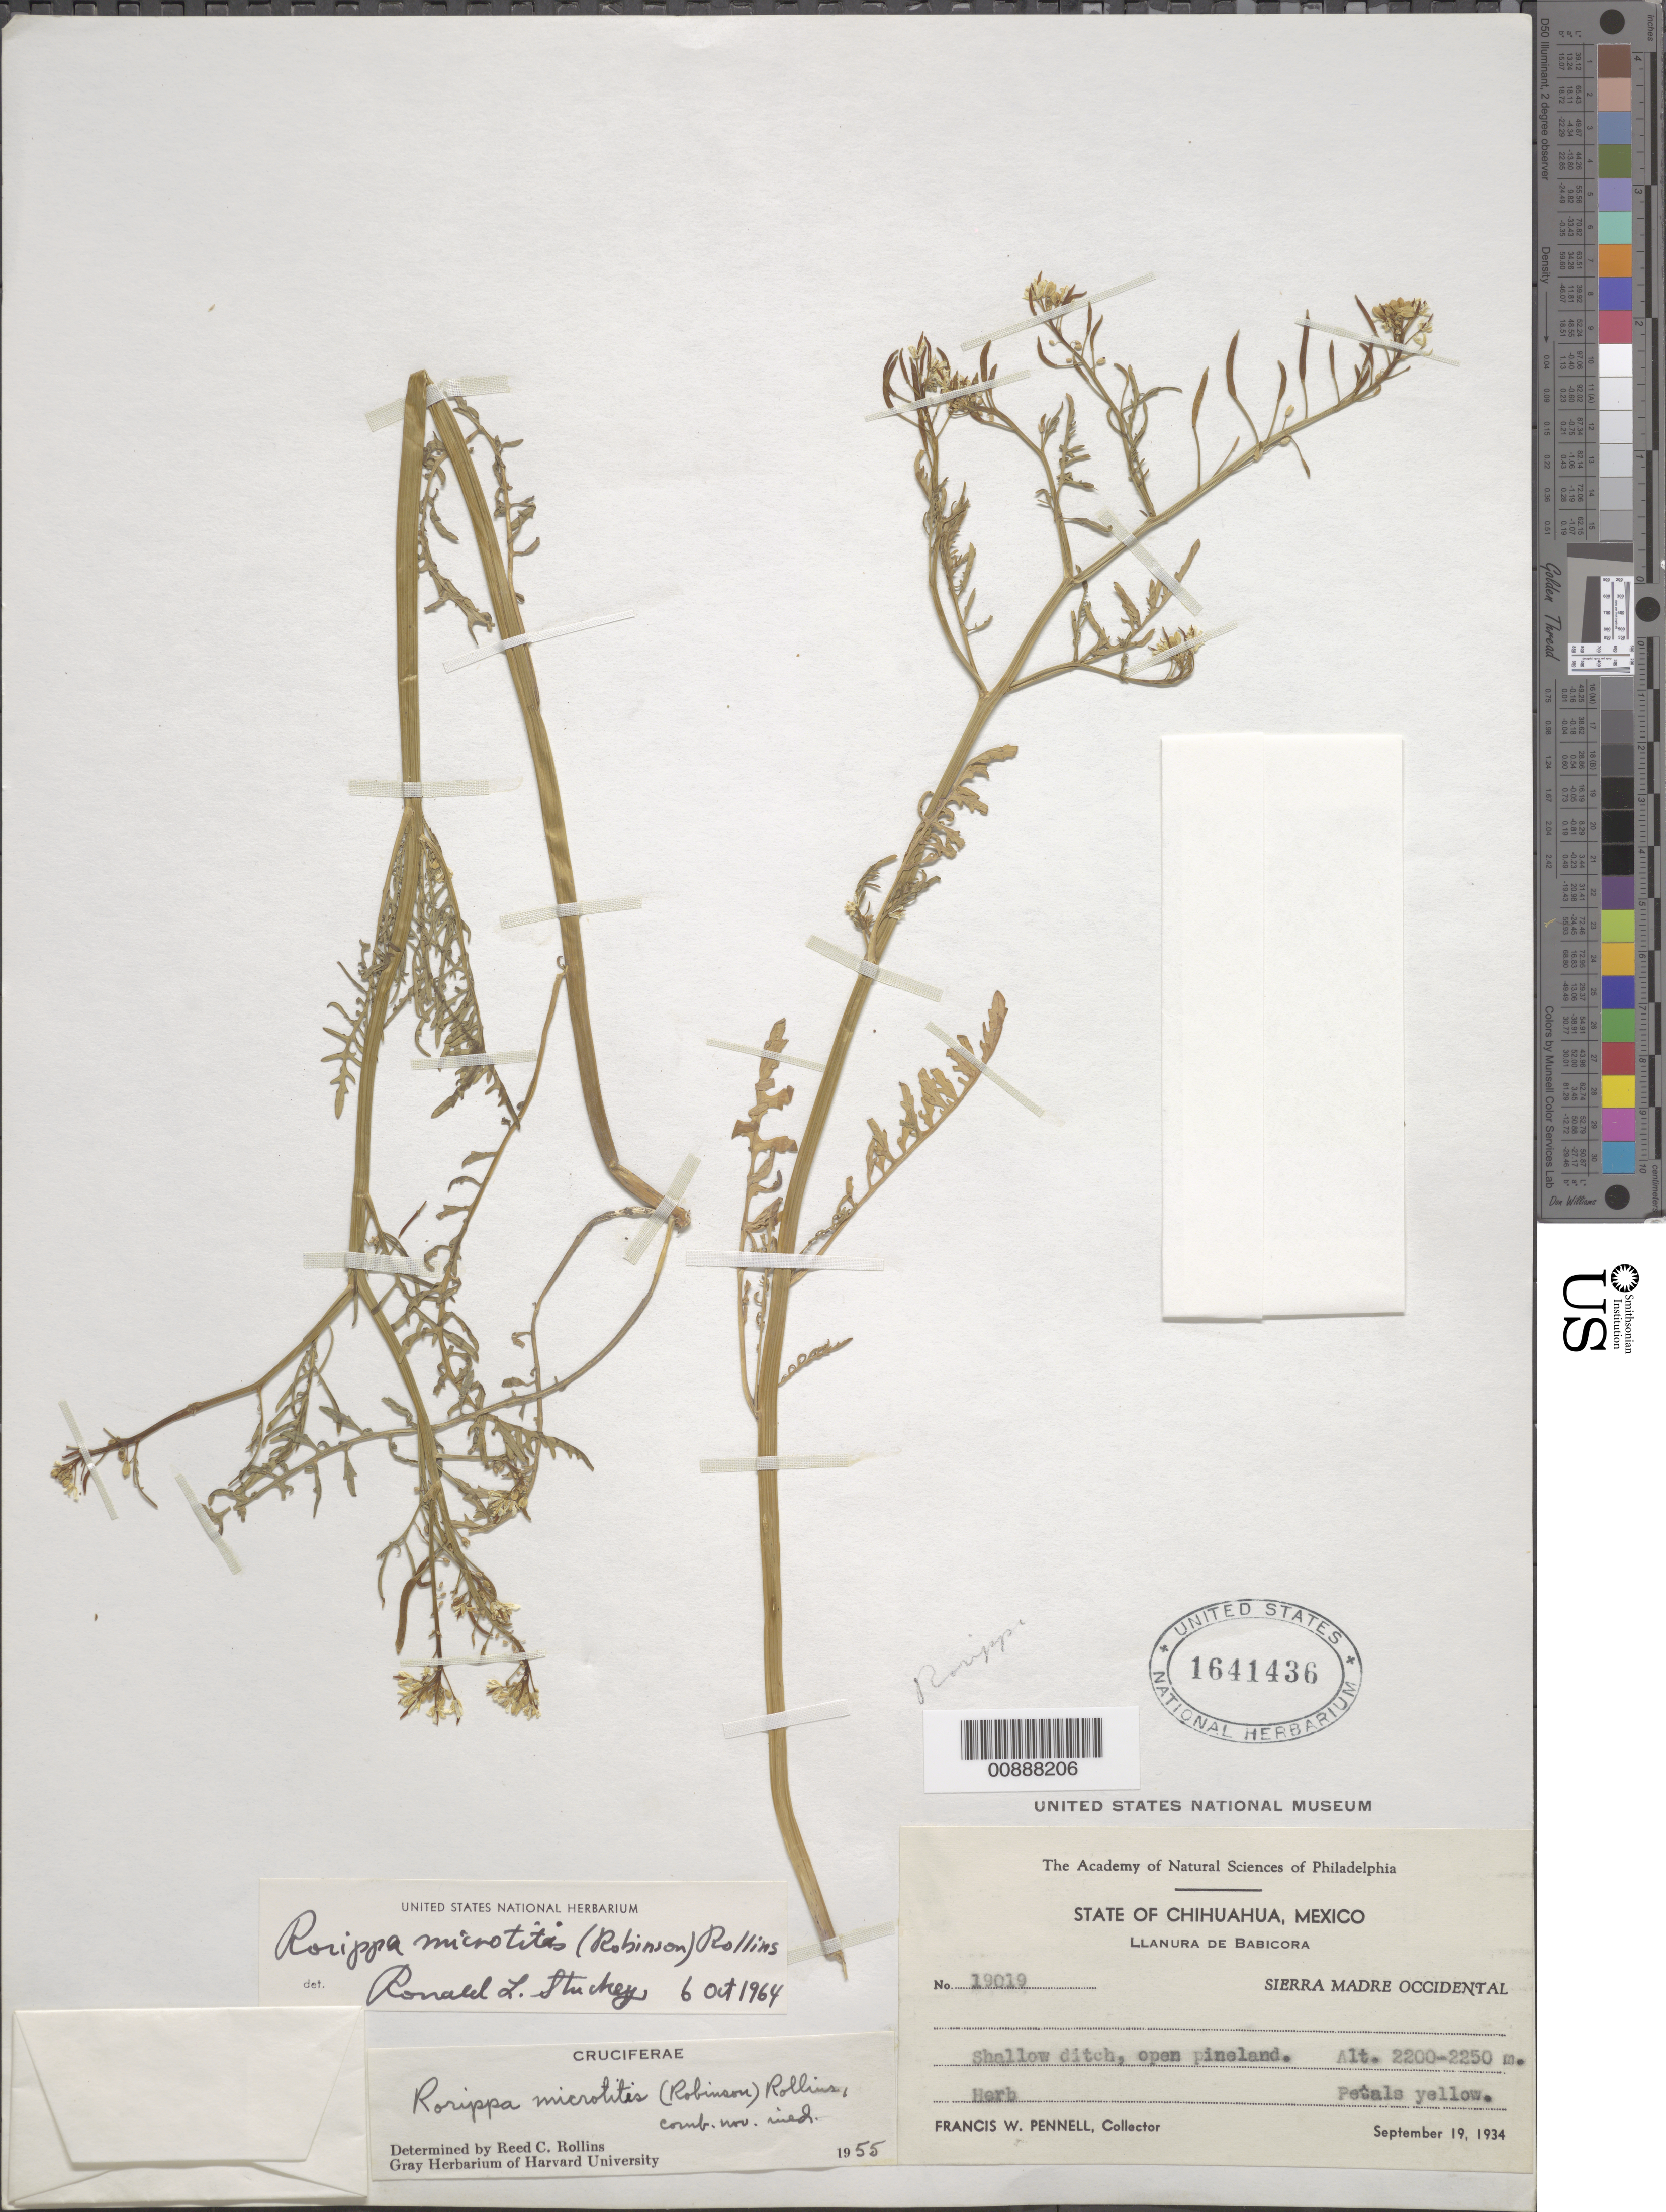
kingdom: Plantae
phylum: Tracheophyta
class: Magnoliopsida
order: Brassicales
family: Brassicaceae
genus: Rorippa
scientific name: Rorippa microtitis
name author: (B.L. Rob.) Rollins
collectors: F. W. Pennell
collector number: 19019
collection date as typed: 19 Sep 1934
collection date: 1934-09-19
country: Mexico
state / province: Chihuahua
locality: Llanura de Babicora. Sierra Madre Occidental, Chihuahua.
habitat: Shallow ditch, open pineland.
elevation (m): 2250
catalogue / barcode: US 1641436